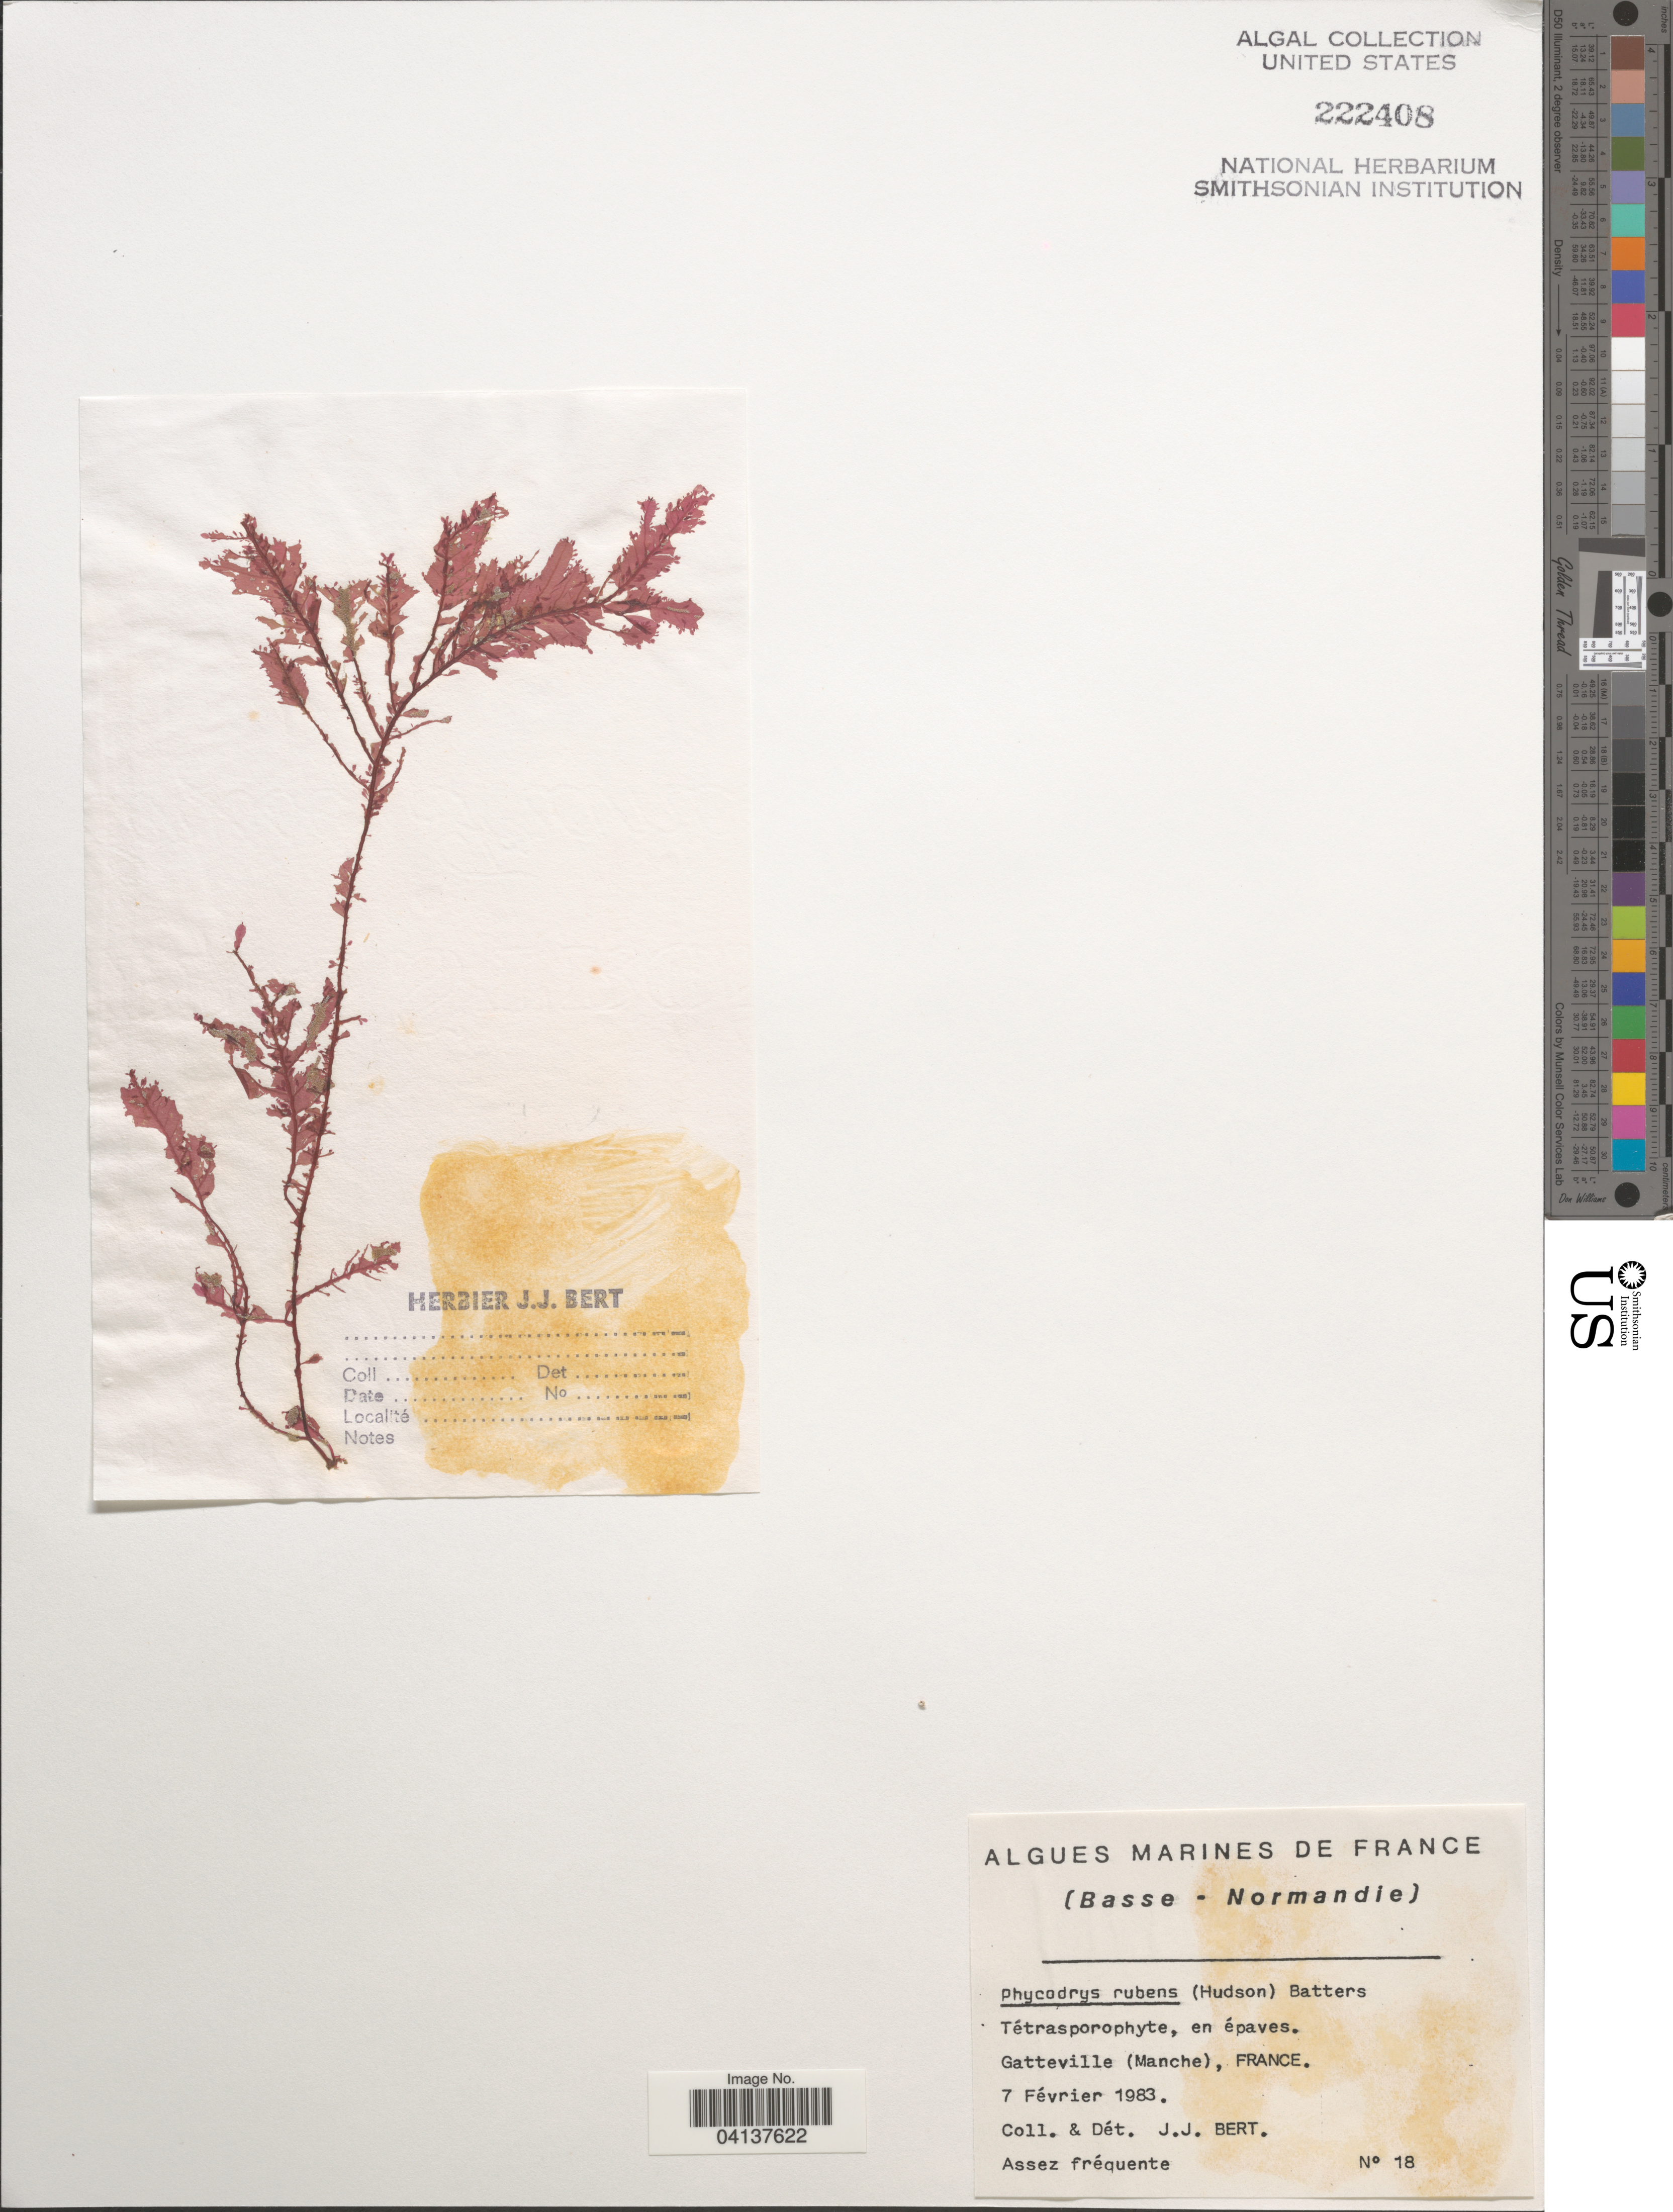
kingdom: Plantae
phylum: Rhodophyta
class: Florideophyceae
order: Ceramiales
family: Delesseriaceae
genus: Phycodrys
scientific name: Phycodrys rubens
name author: (L.) Batters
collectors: J. Bert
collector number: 18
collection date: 1983-02-07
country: France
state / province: Normandie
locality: Gatteville (Manche).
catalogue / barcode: US 222408